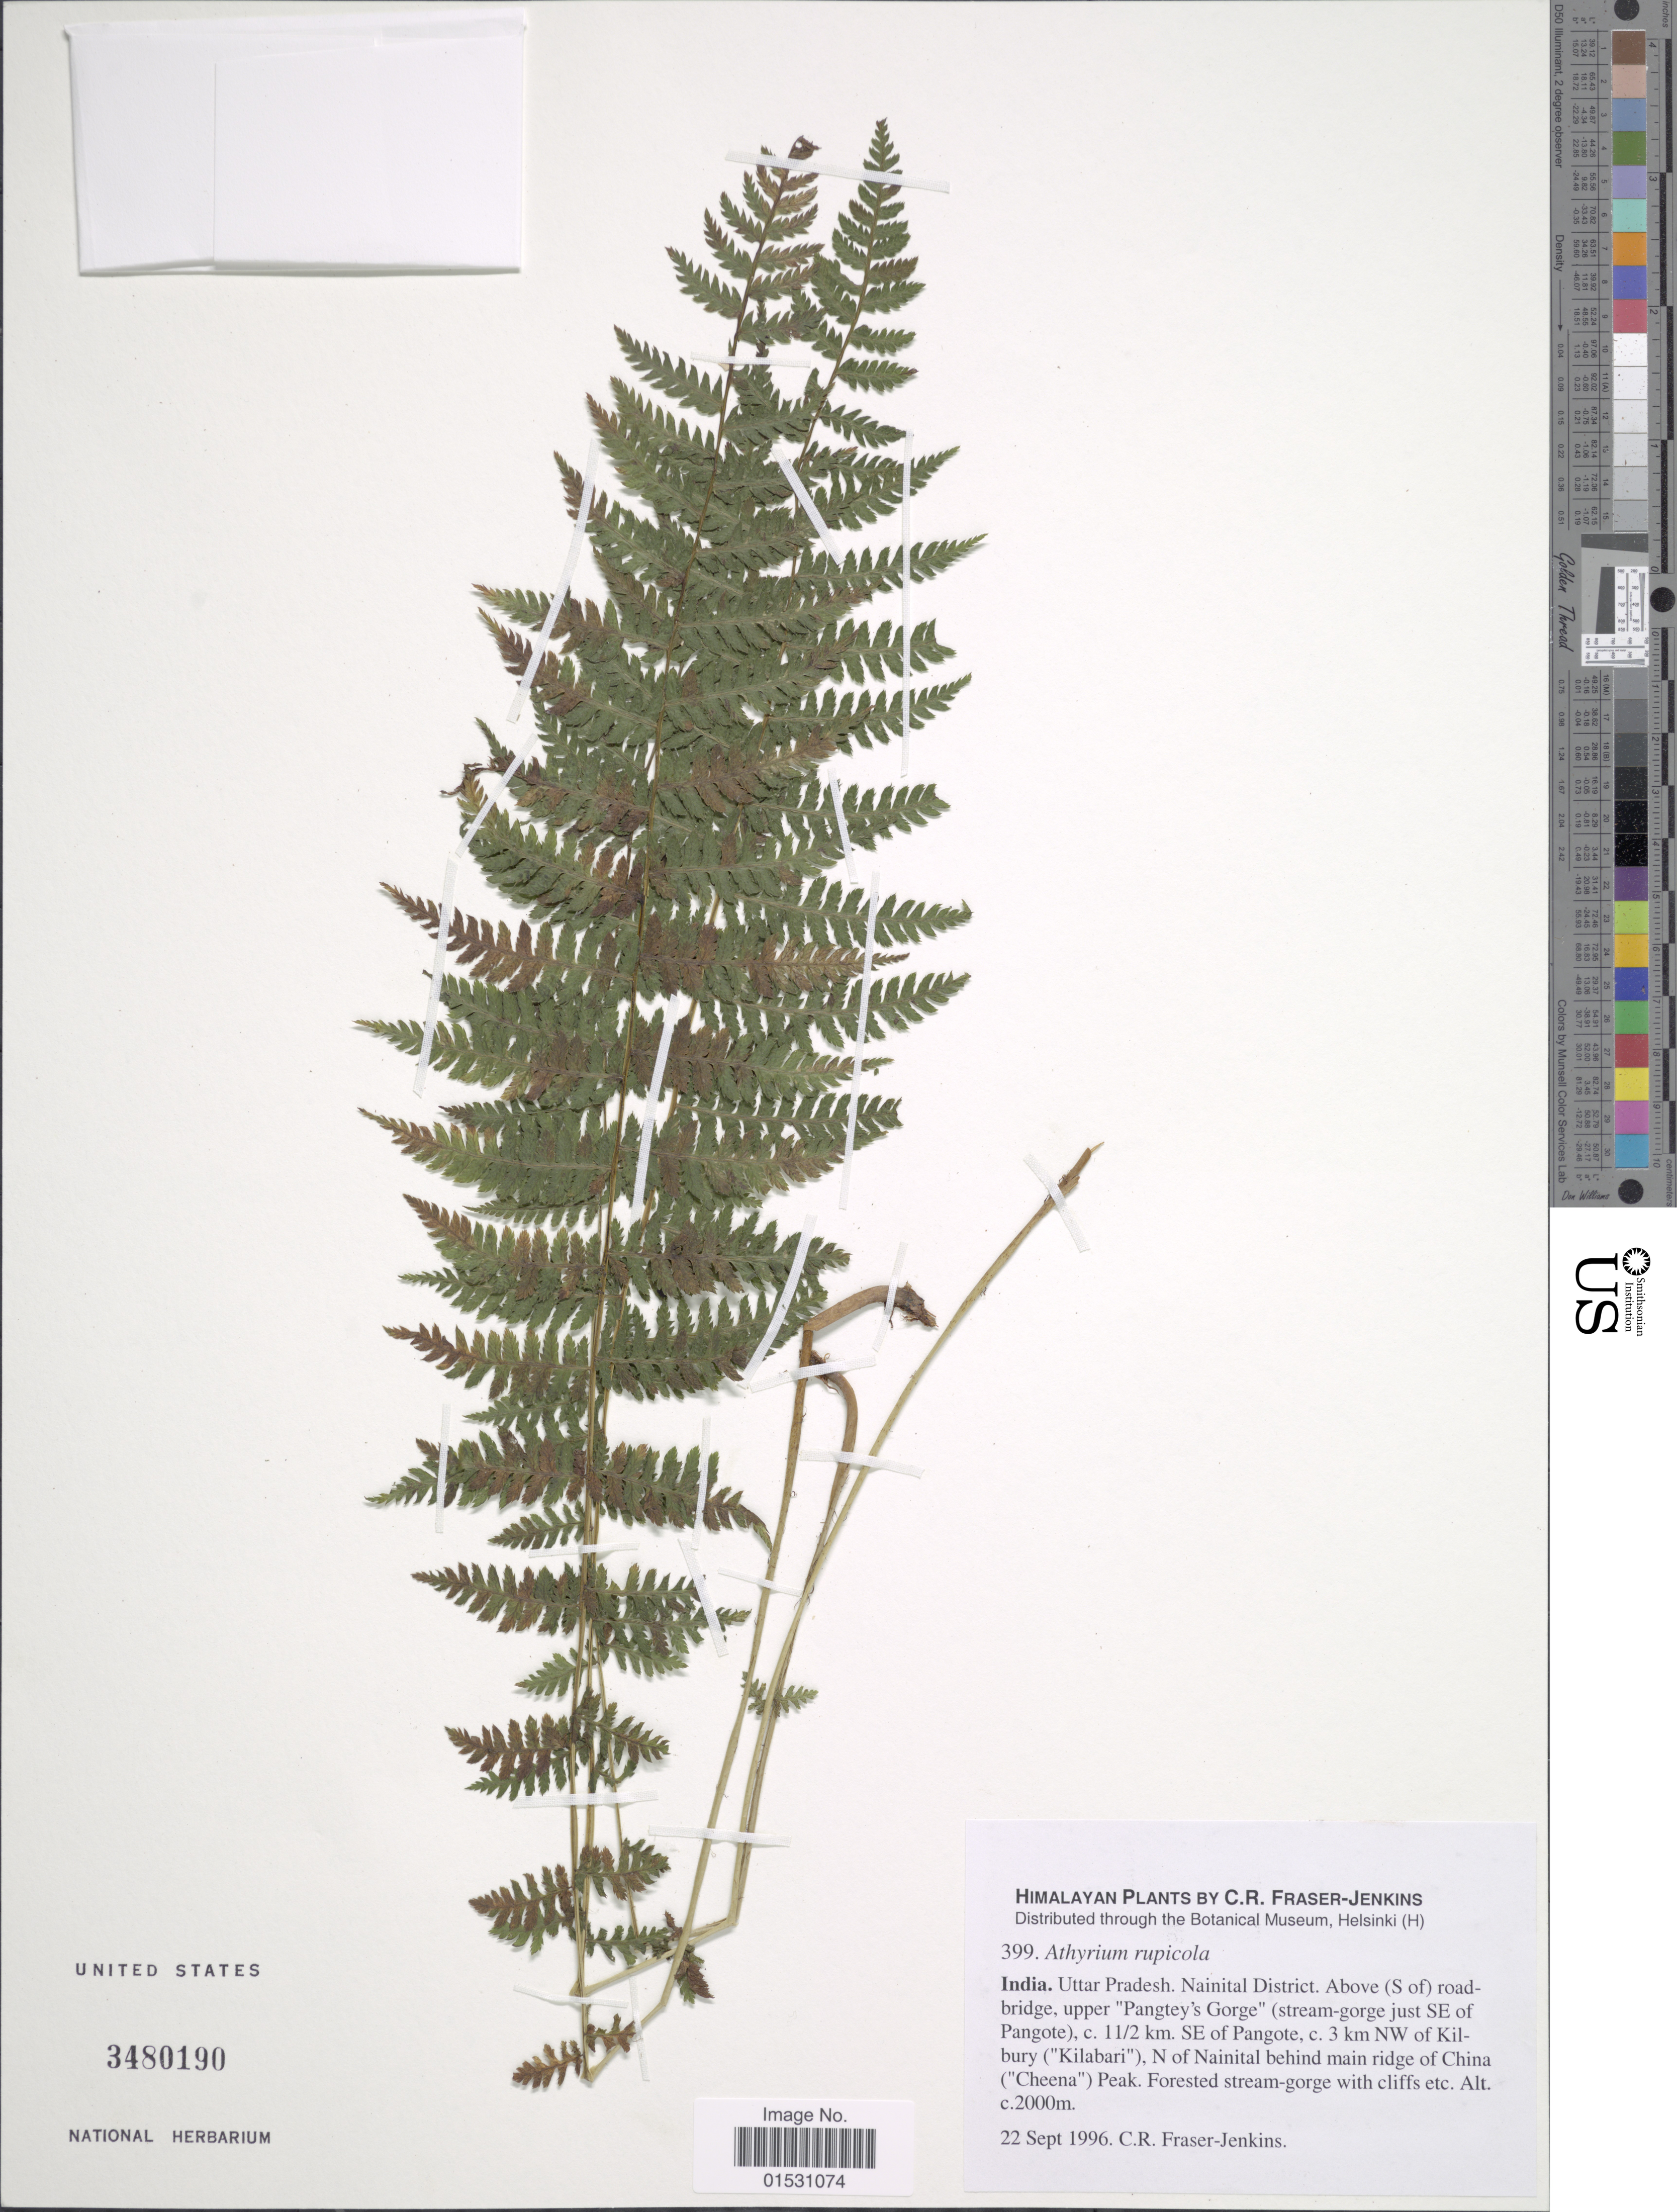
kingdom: Plantae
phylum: Tracheophyta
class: Polypodiopsida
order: Polypodiales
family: Athyriaceae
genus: Athyrium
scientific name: Athyrium rupicola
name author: (C. Hope) C. Chr.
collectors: C. R. Fraser-Jenkins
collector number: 399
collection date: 1996-09-22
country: India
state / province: Uttar Pradesh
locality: Himalayan. Nainital District. ABovr (S of) road-bridge, upper 'Pangtey's Gorge' (stream-gorge just SE of Pangote), c. 11/2 km. SE of Pangote, c. 3 km NW of Kilbury ('Kilabari'), N of Nainital behind main ridge of China ('Cheena') Peak.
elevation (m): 2000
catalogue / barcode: US 3480190